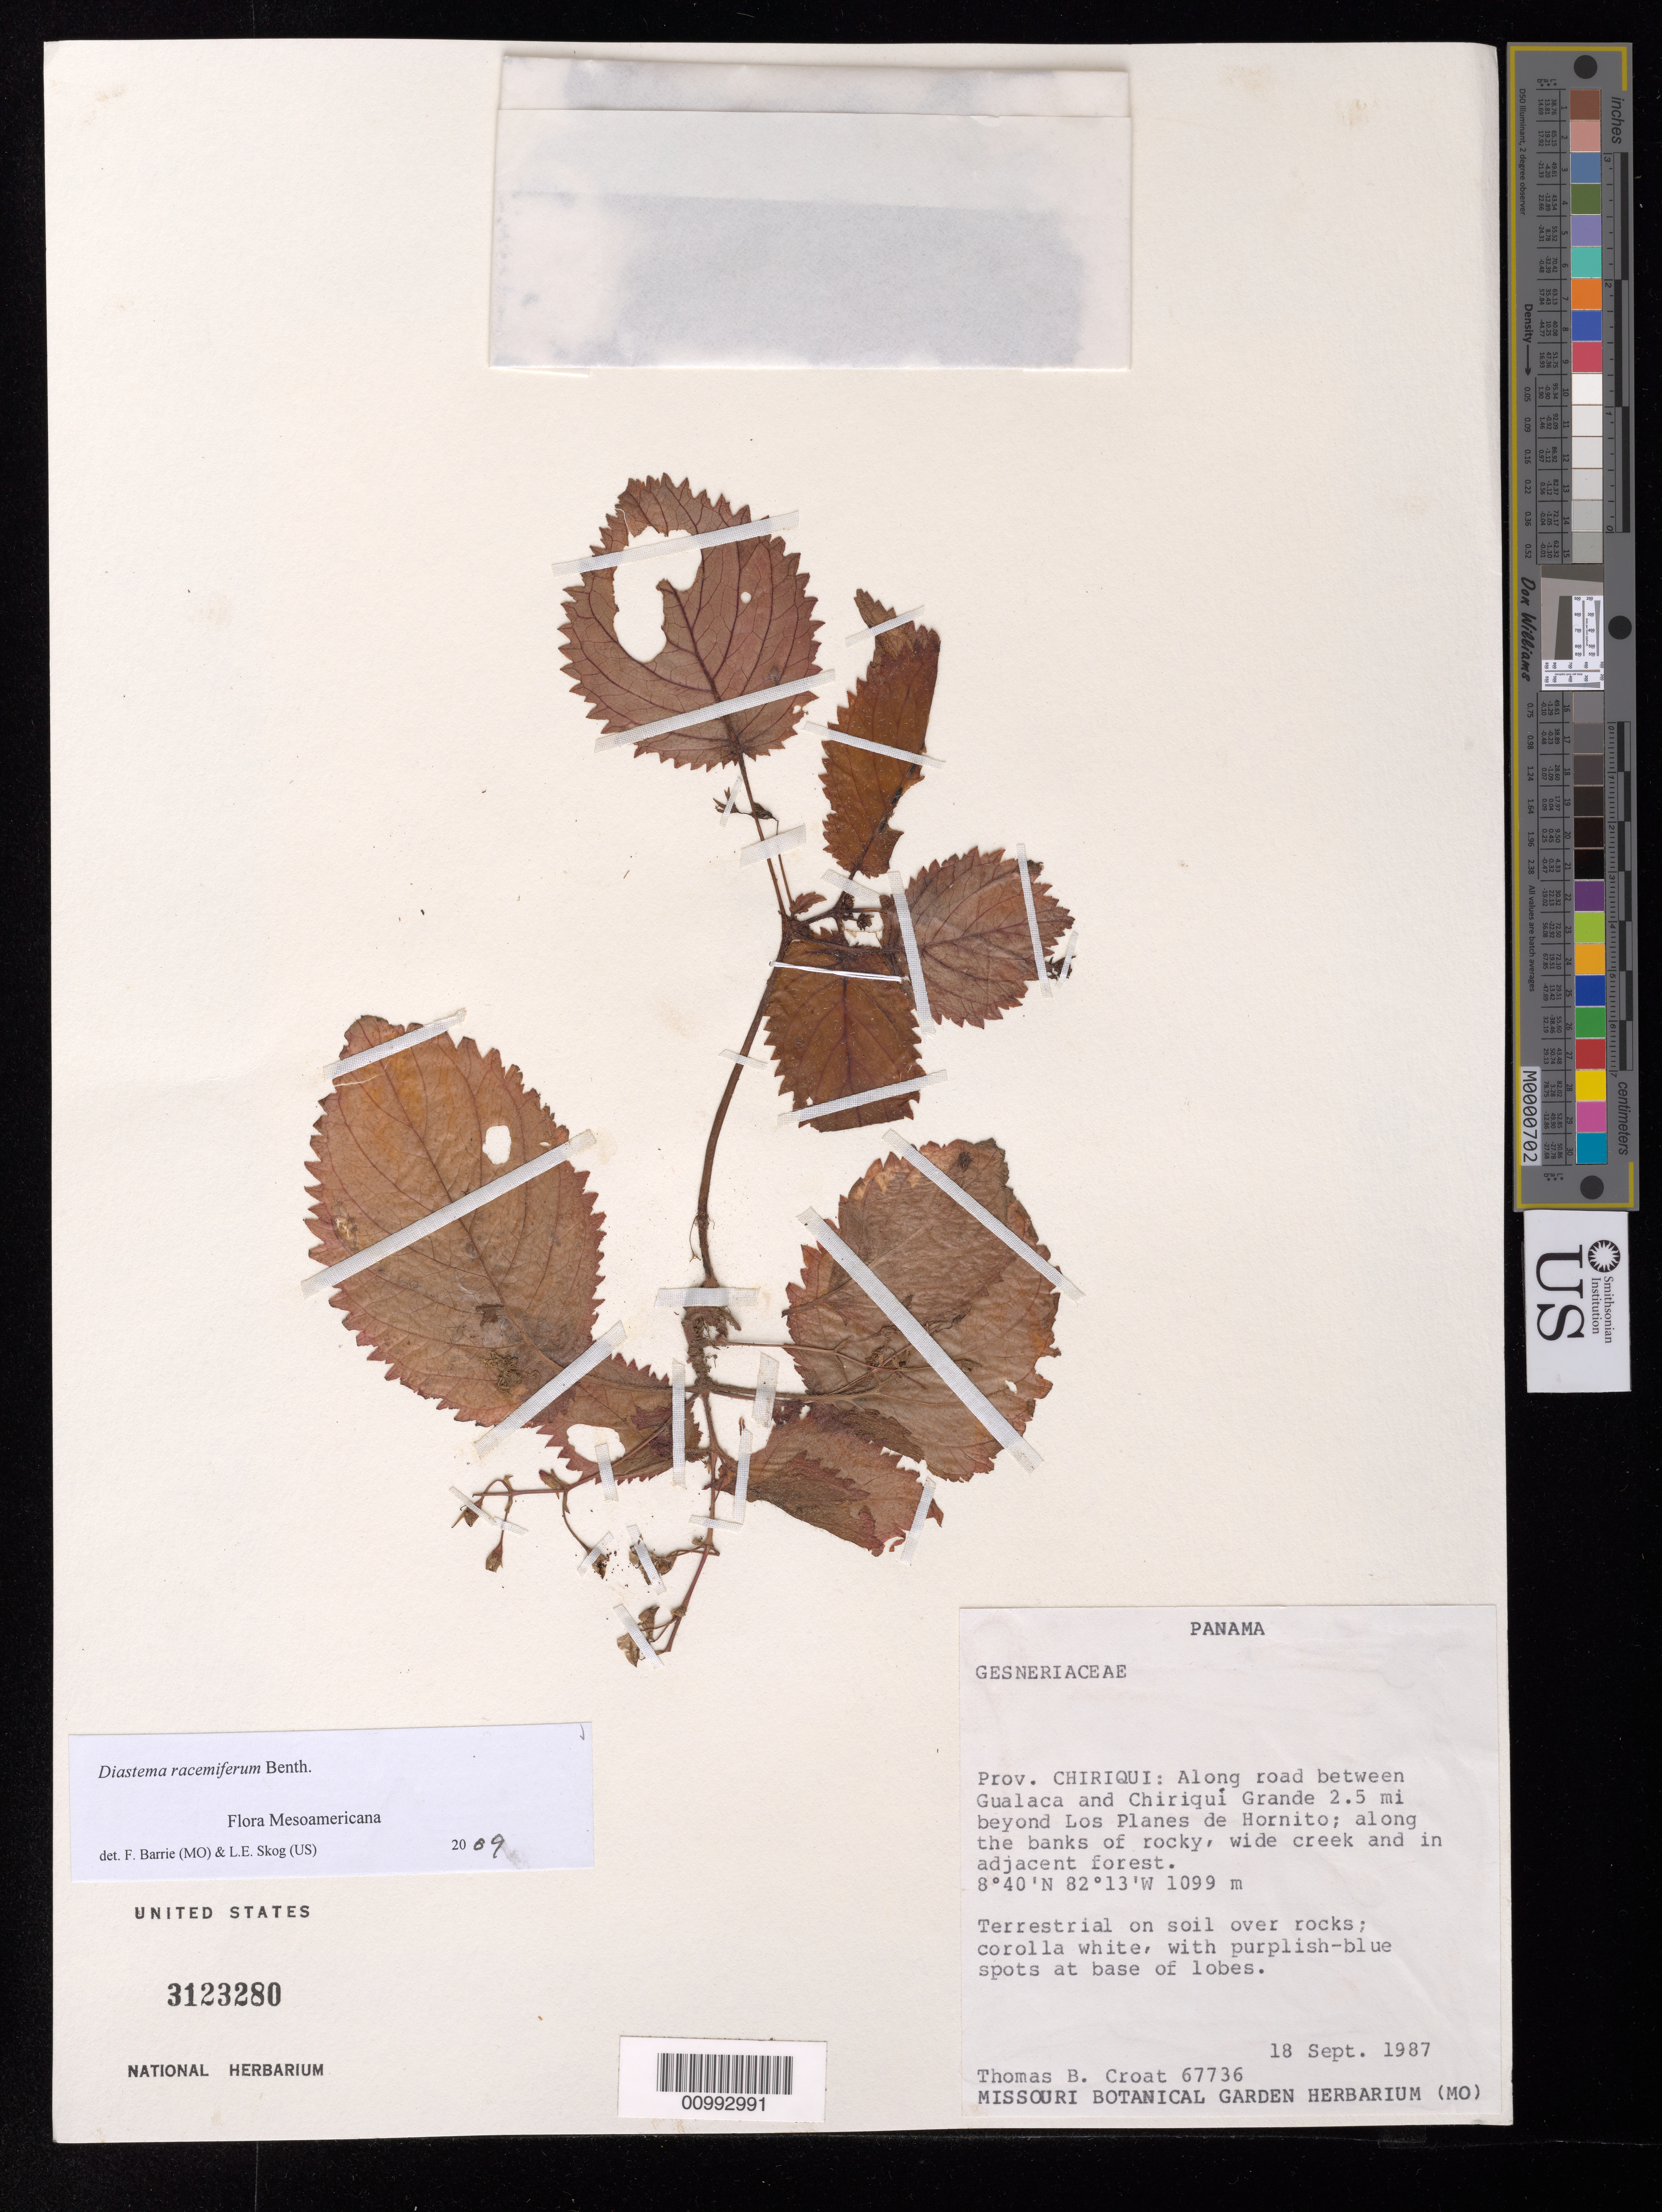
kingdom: Plantae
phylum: Tracheophyta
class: Magnoliopsida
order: Lamiales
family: Gesneriaceae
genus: Diastema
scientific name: Diastema racemiferum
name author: Benth.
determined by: Barrie, F. R.; Skog, Laurence E.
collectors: T. B. Croat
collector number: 67736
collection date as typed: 18 Sep 1987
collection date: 1987-09-18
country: Panama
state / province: Chiriquí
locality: Prov. Chiriqui: along road between Gualaca and Chiriquí Grande 2.5 mi beyond Los Planes de Hornito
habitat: Along the banks of rocky, wide creek and in adjacent forest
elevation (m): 1099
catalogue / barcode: US 3123280